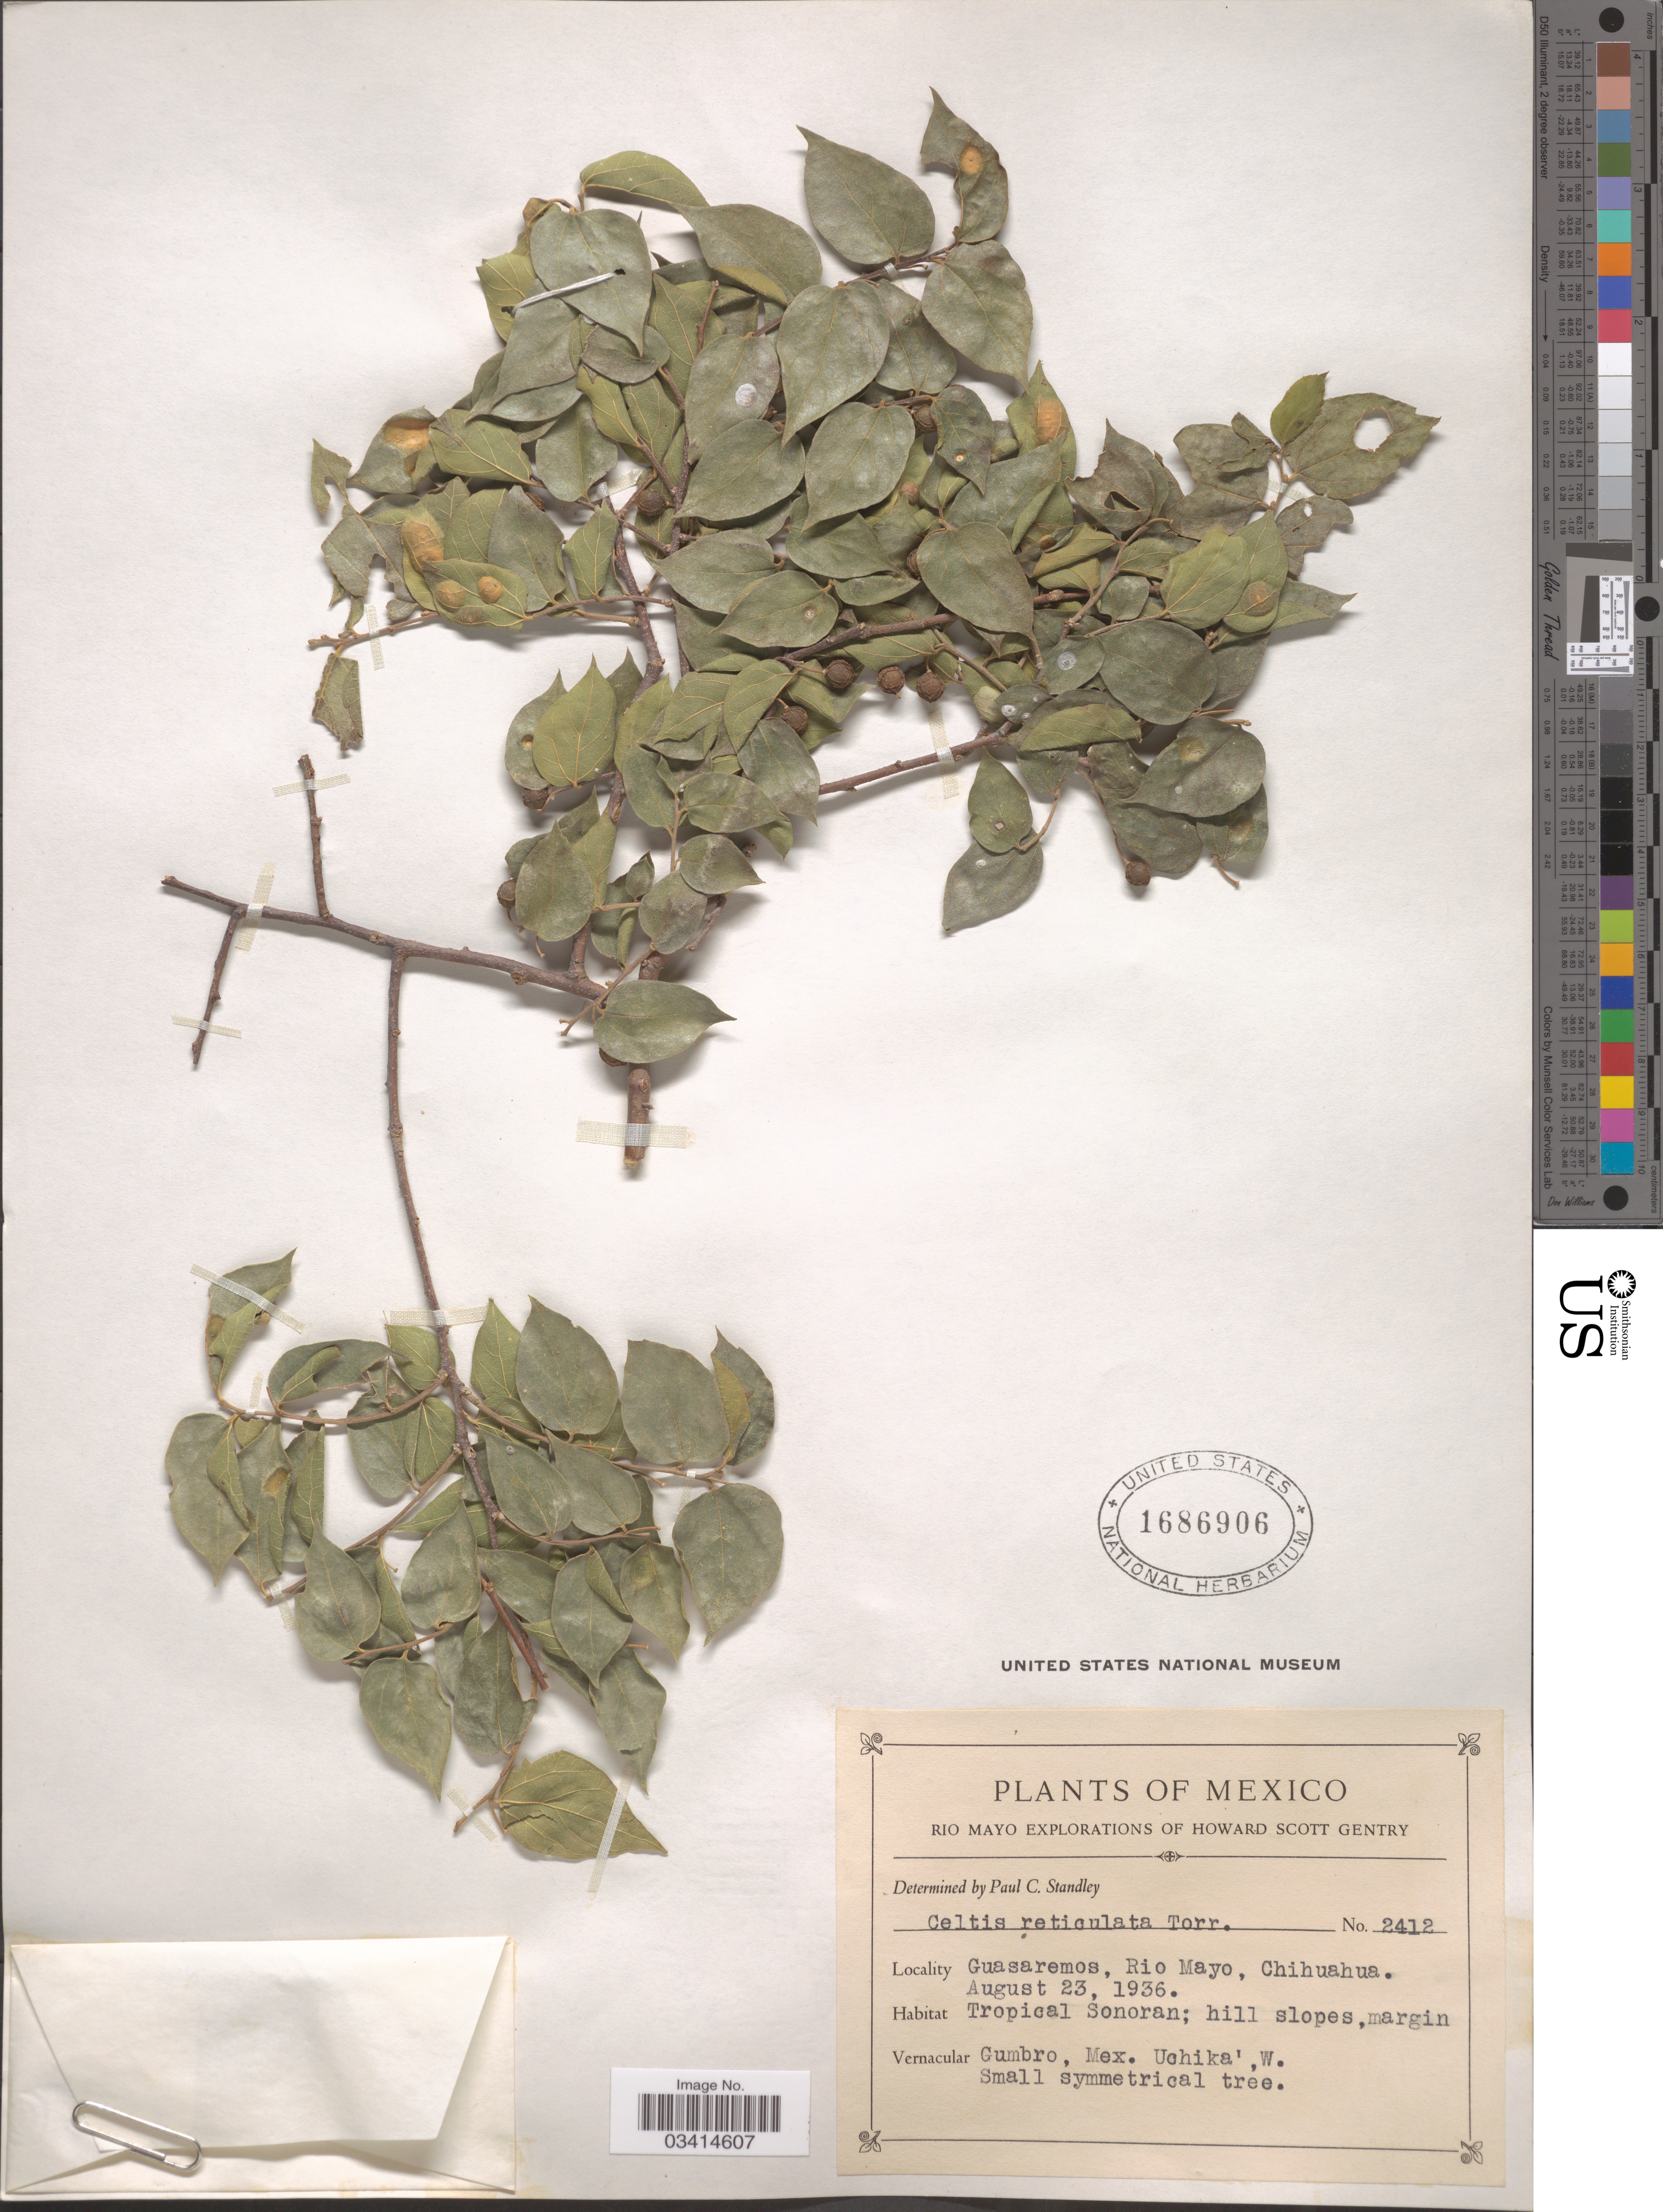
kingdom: Plantae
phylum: Tracheophyta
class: Magnoliopsida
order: Rosales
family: Cannabaceae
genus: Celtis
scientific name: Celtis reticulata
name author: Torr.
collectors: P. C. Standley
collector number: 2412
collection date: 1936-08-23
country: Mexico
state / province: Chihuahua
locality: Guasaremos, Rio Mayo.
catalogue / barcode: US 1686906